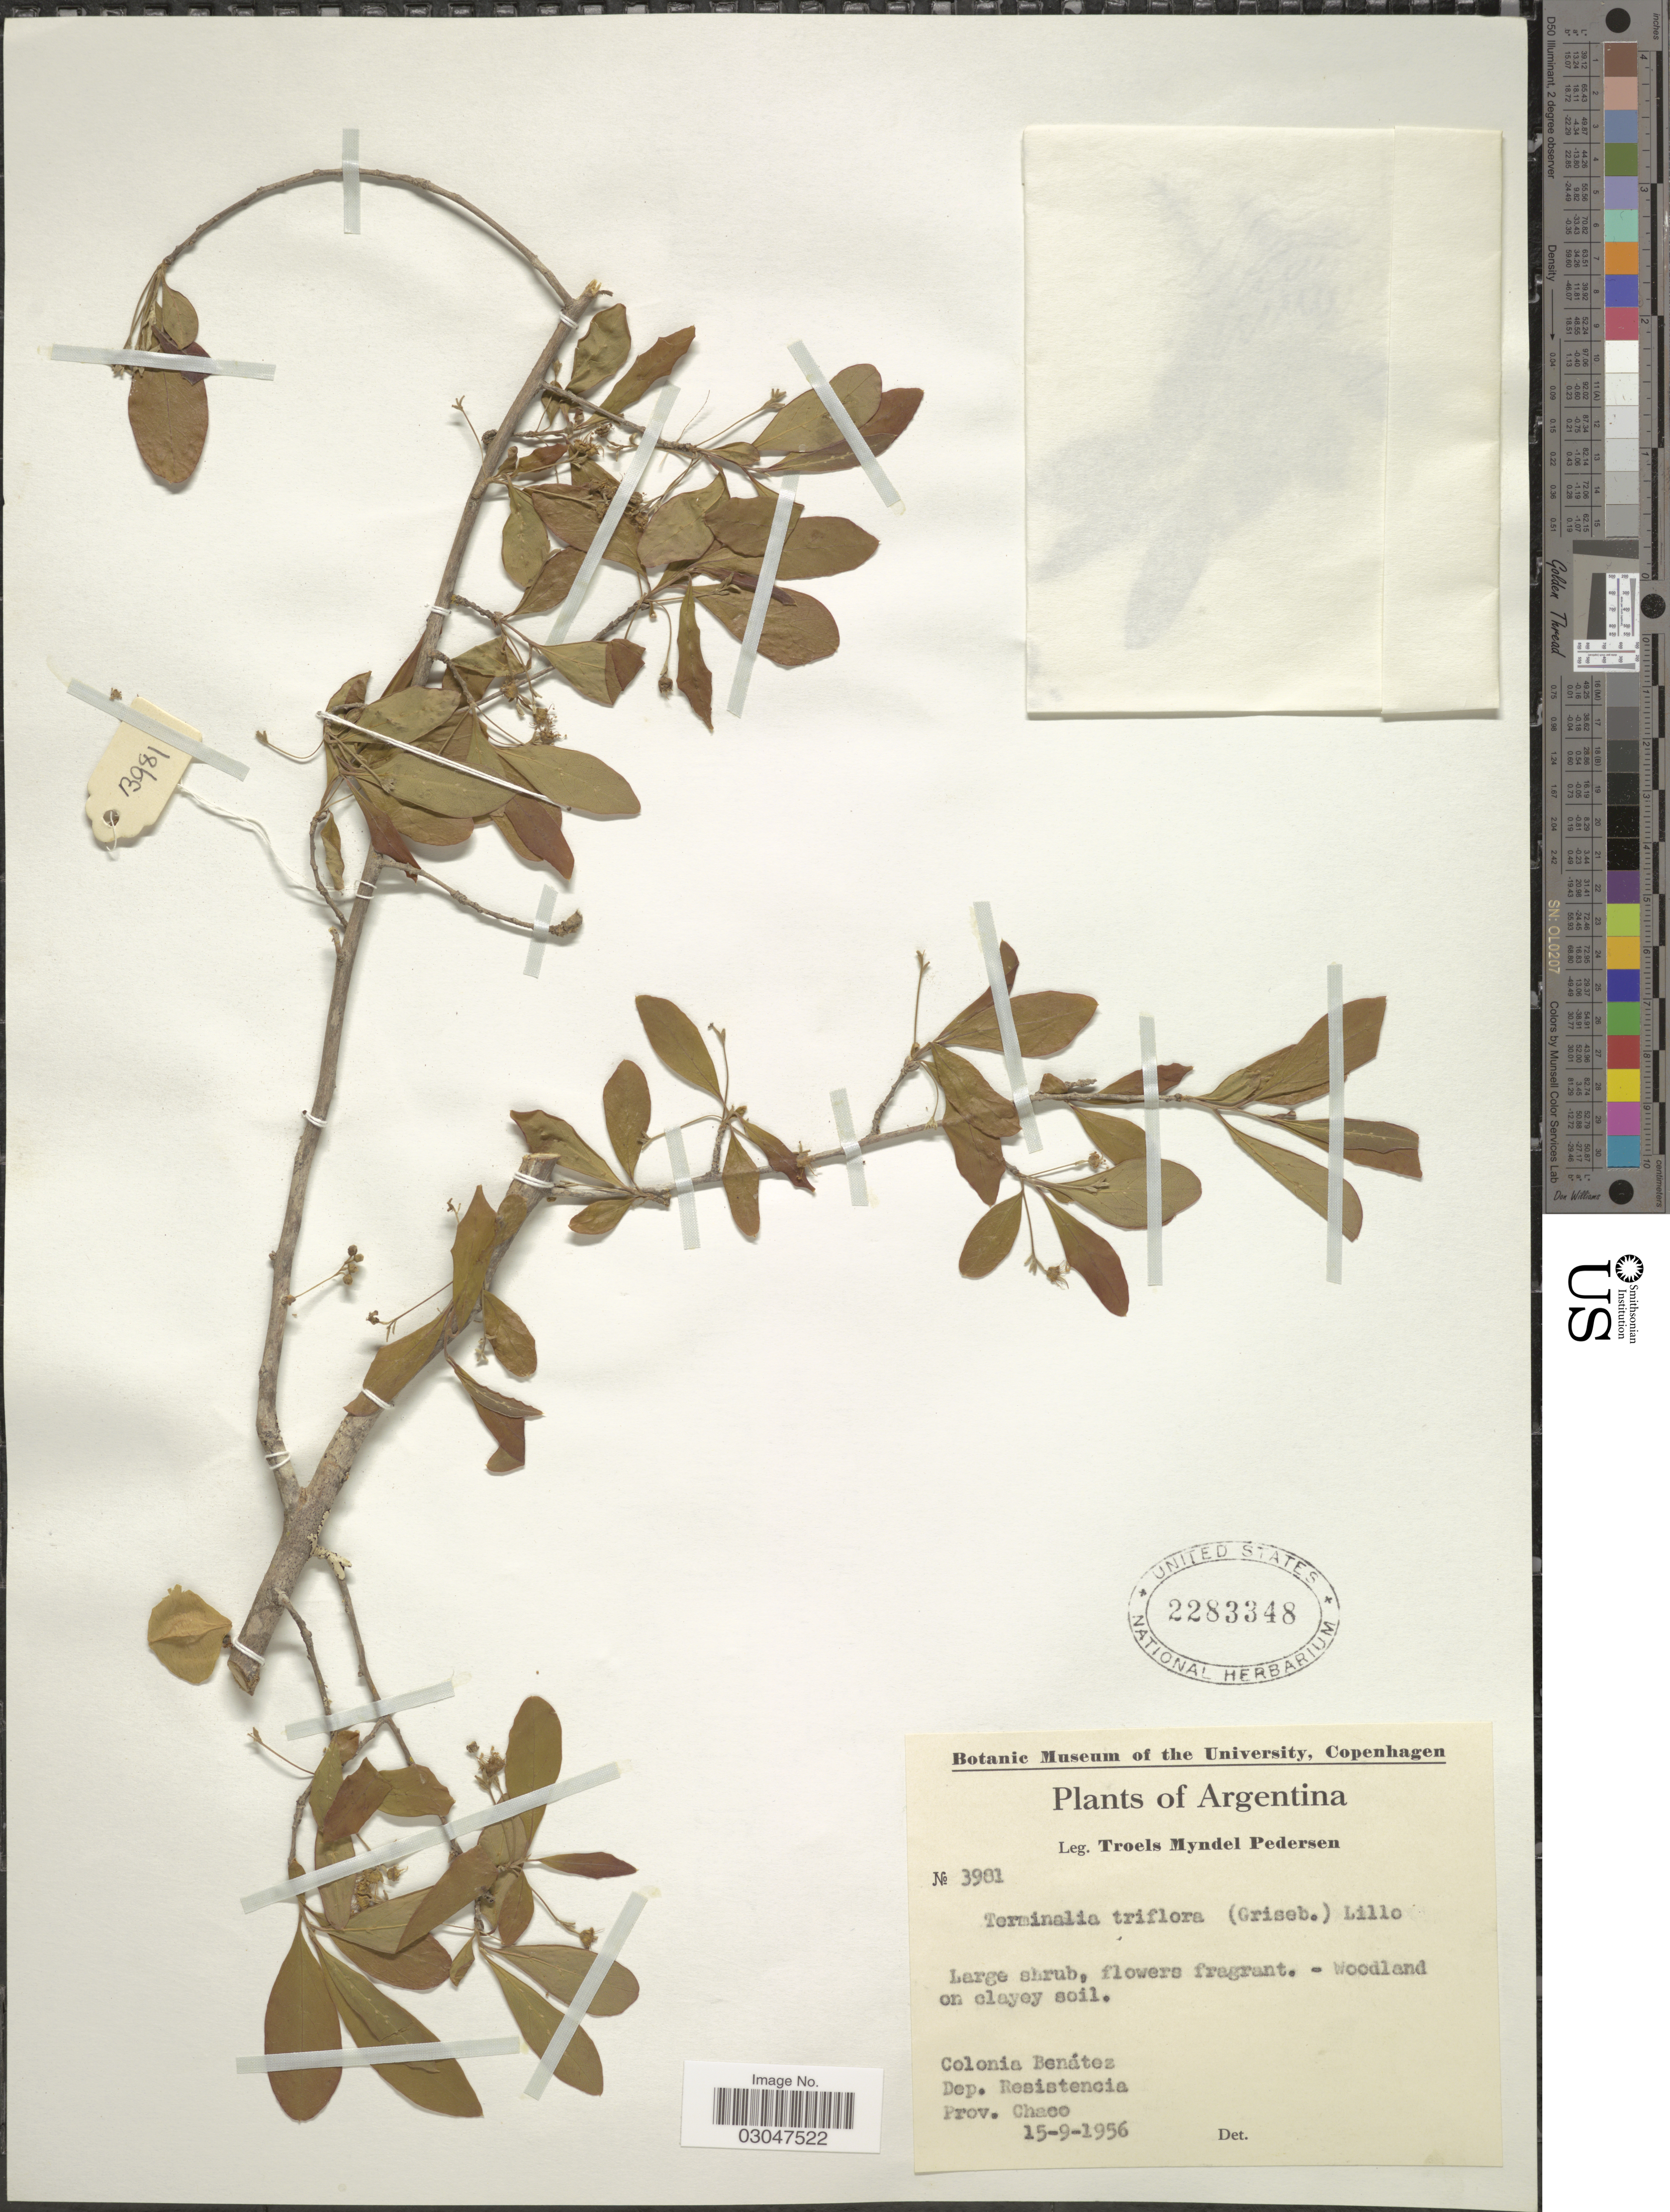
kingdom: Plantae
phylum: Tracheophyta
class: Magnoliopsida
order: Myrtales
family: Combretaceae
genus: Terminalia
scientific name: Terminalia triflora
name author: (Griseb.) Lillo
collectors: T. Pederson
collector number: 3981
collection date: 1956-09-15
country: Argentina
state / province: Chaco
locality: Colonia Benátez. Dep. Resistencia.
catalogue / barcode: US 2283348